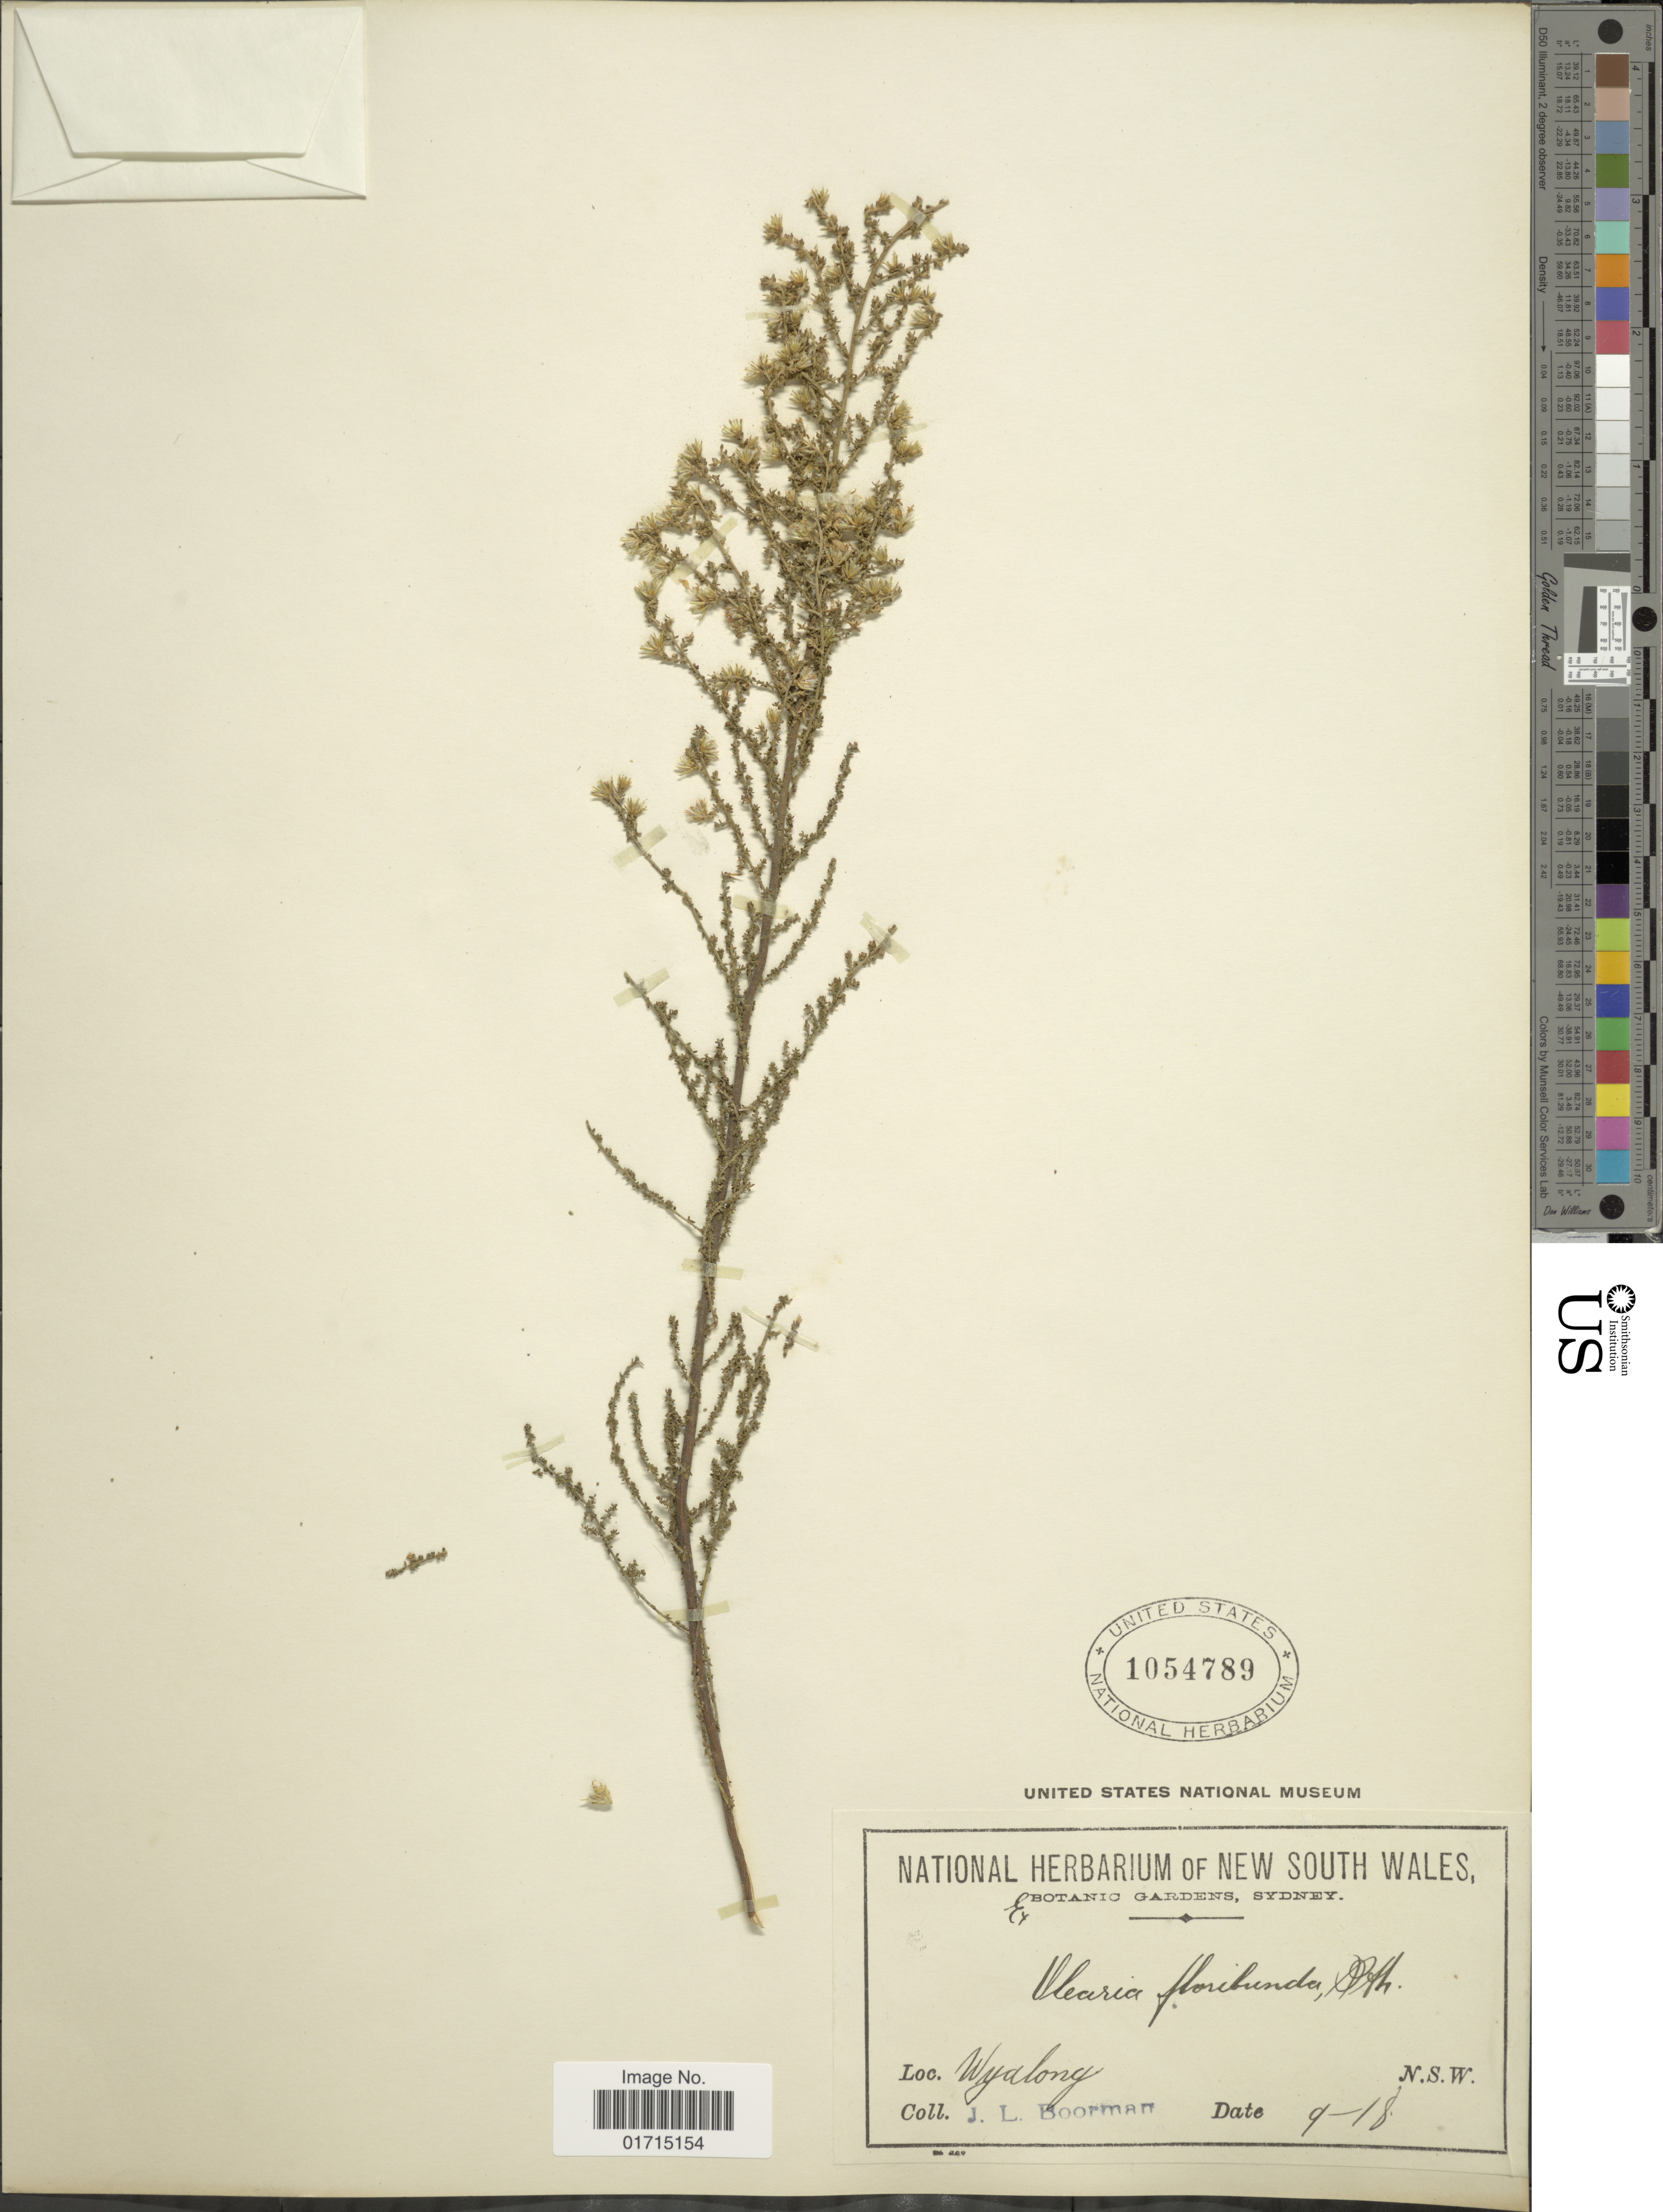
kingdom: Plantae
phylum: Tracheophyta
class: Magnoliopsida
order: Asterales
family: Asteraceae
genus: Olearia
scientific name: Olearia floribunda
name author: (Hook. f.) Benth.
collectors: J. Boorman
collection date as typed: Transcribed d/m/y: /9/18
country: Australia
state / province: New South Wales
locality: Wydlong, N. S. W.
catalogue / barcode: US 1054789